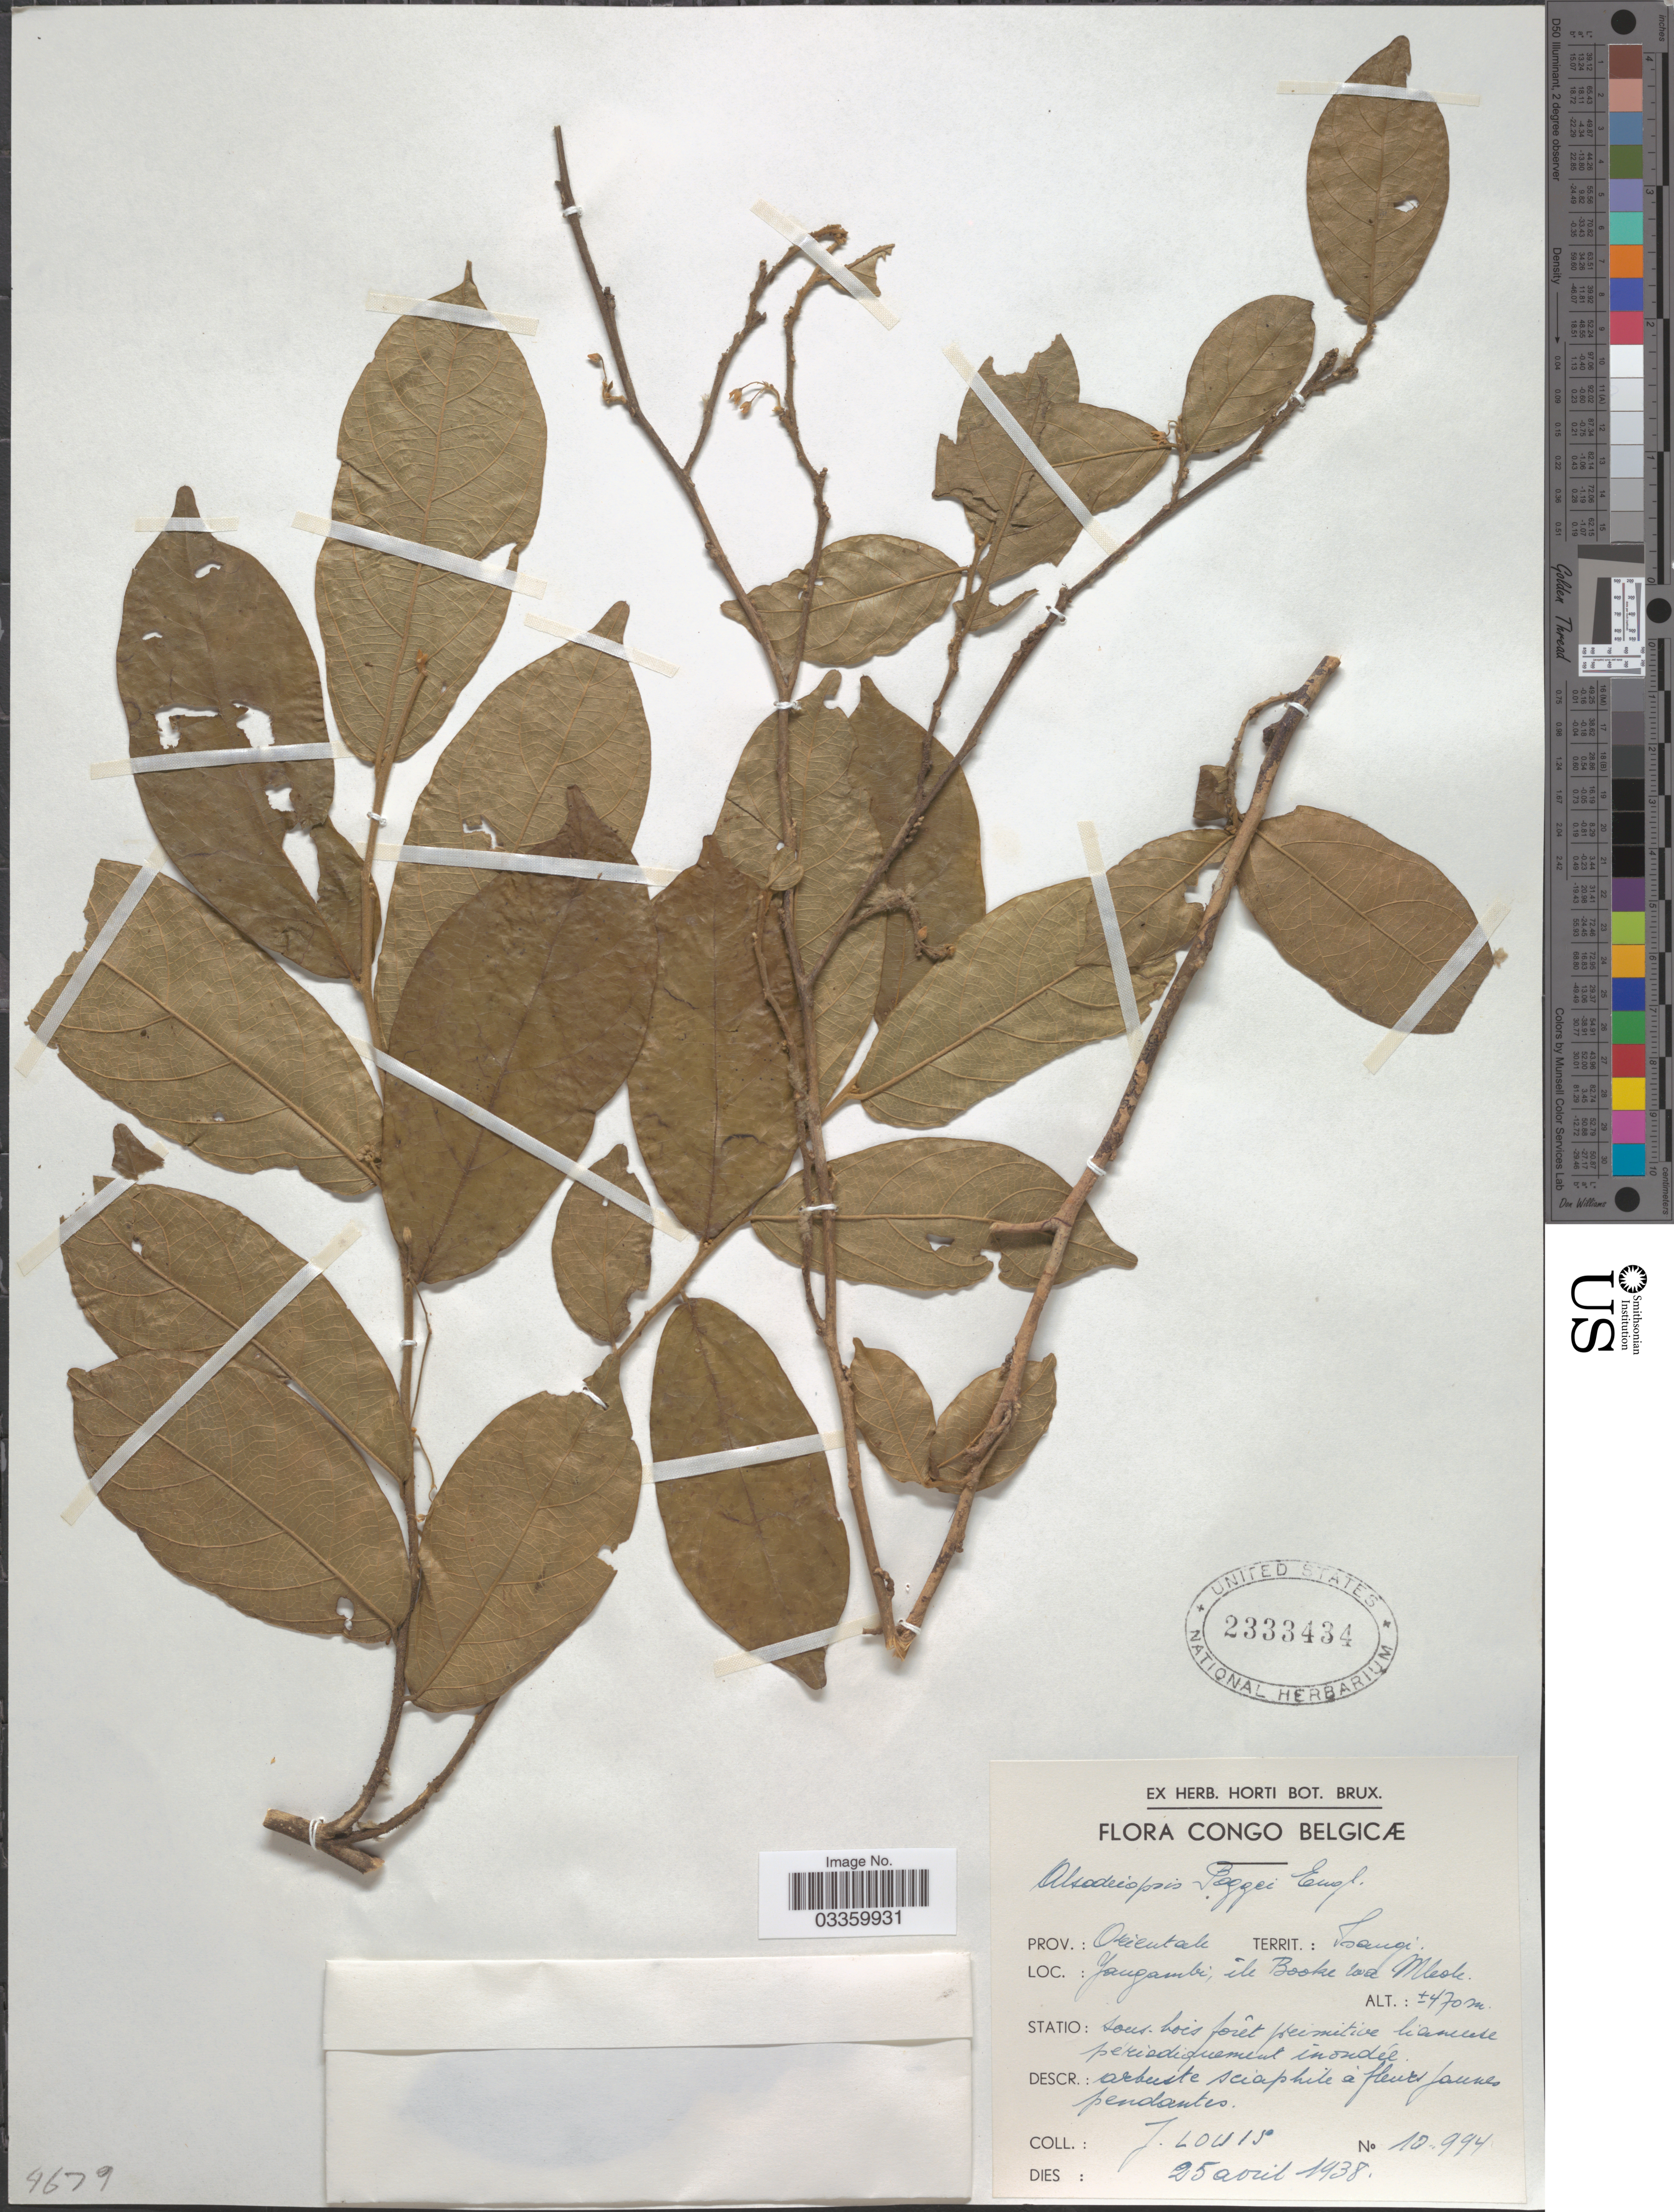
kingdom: Plantae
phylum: Tracheophyta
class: Magnoliopsida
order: Icacinales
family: Icacinaceae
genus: Alsodeiopsis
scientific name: Alsodeiopsis poggei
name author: Engl.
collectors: J. Louis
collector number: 10994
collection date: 1938-04-25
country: Congo, Democratic Republic of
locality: Congo Belgicæ. Prov.: Orientale Territ.: Isangi. Yangambi, île Booke wa. Mbole.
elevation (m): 470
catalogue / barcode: US 2333434